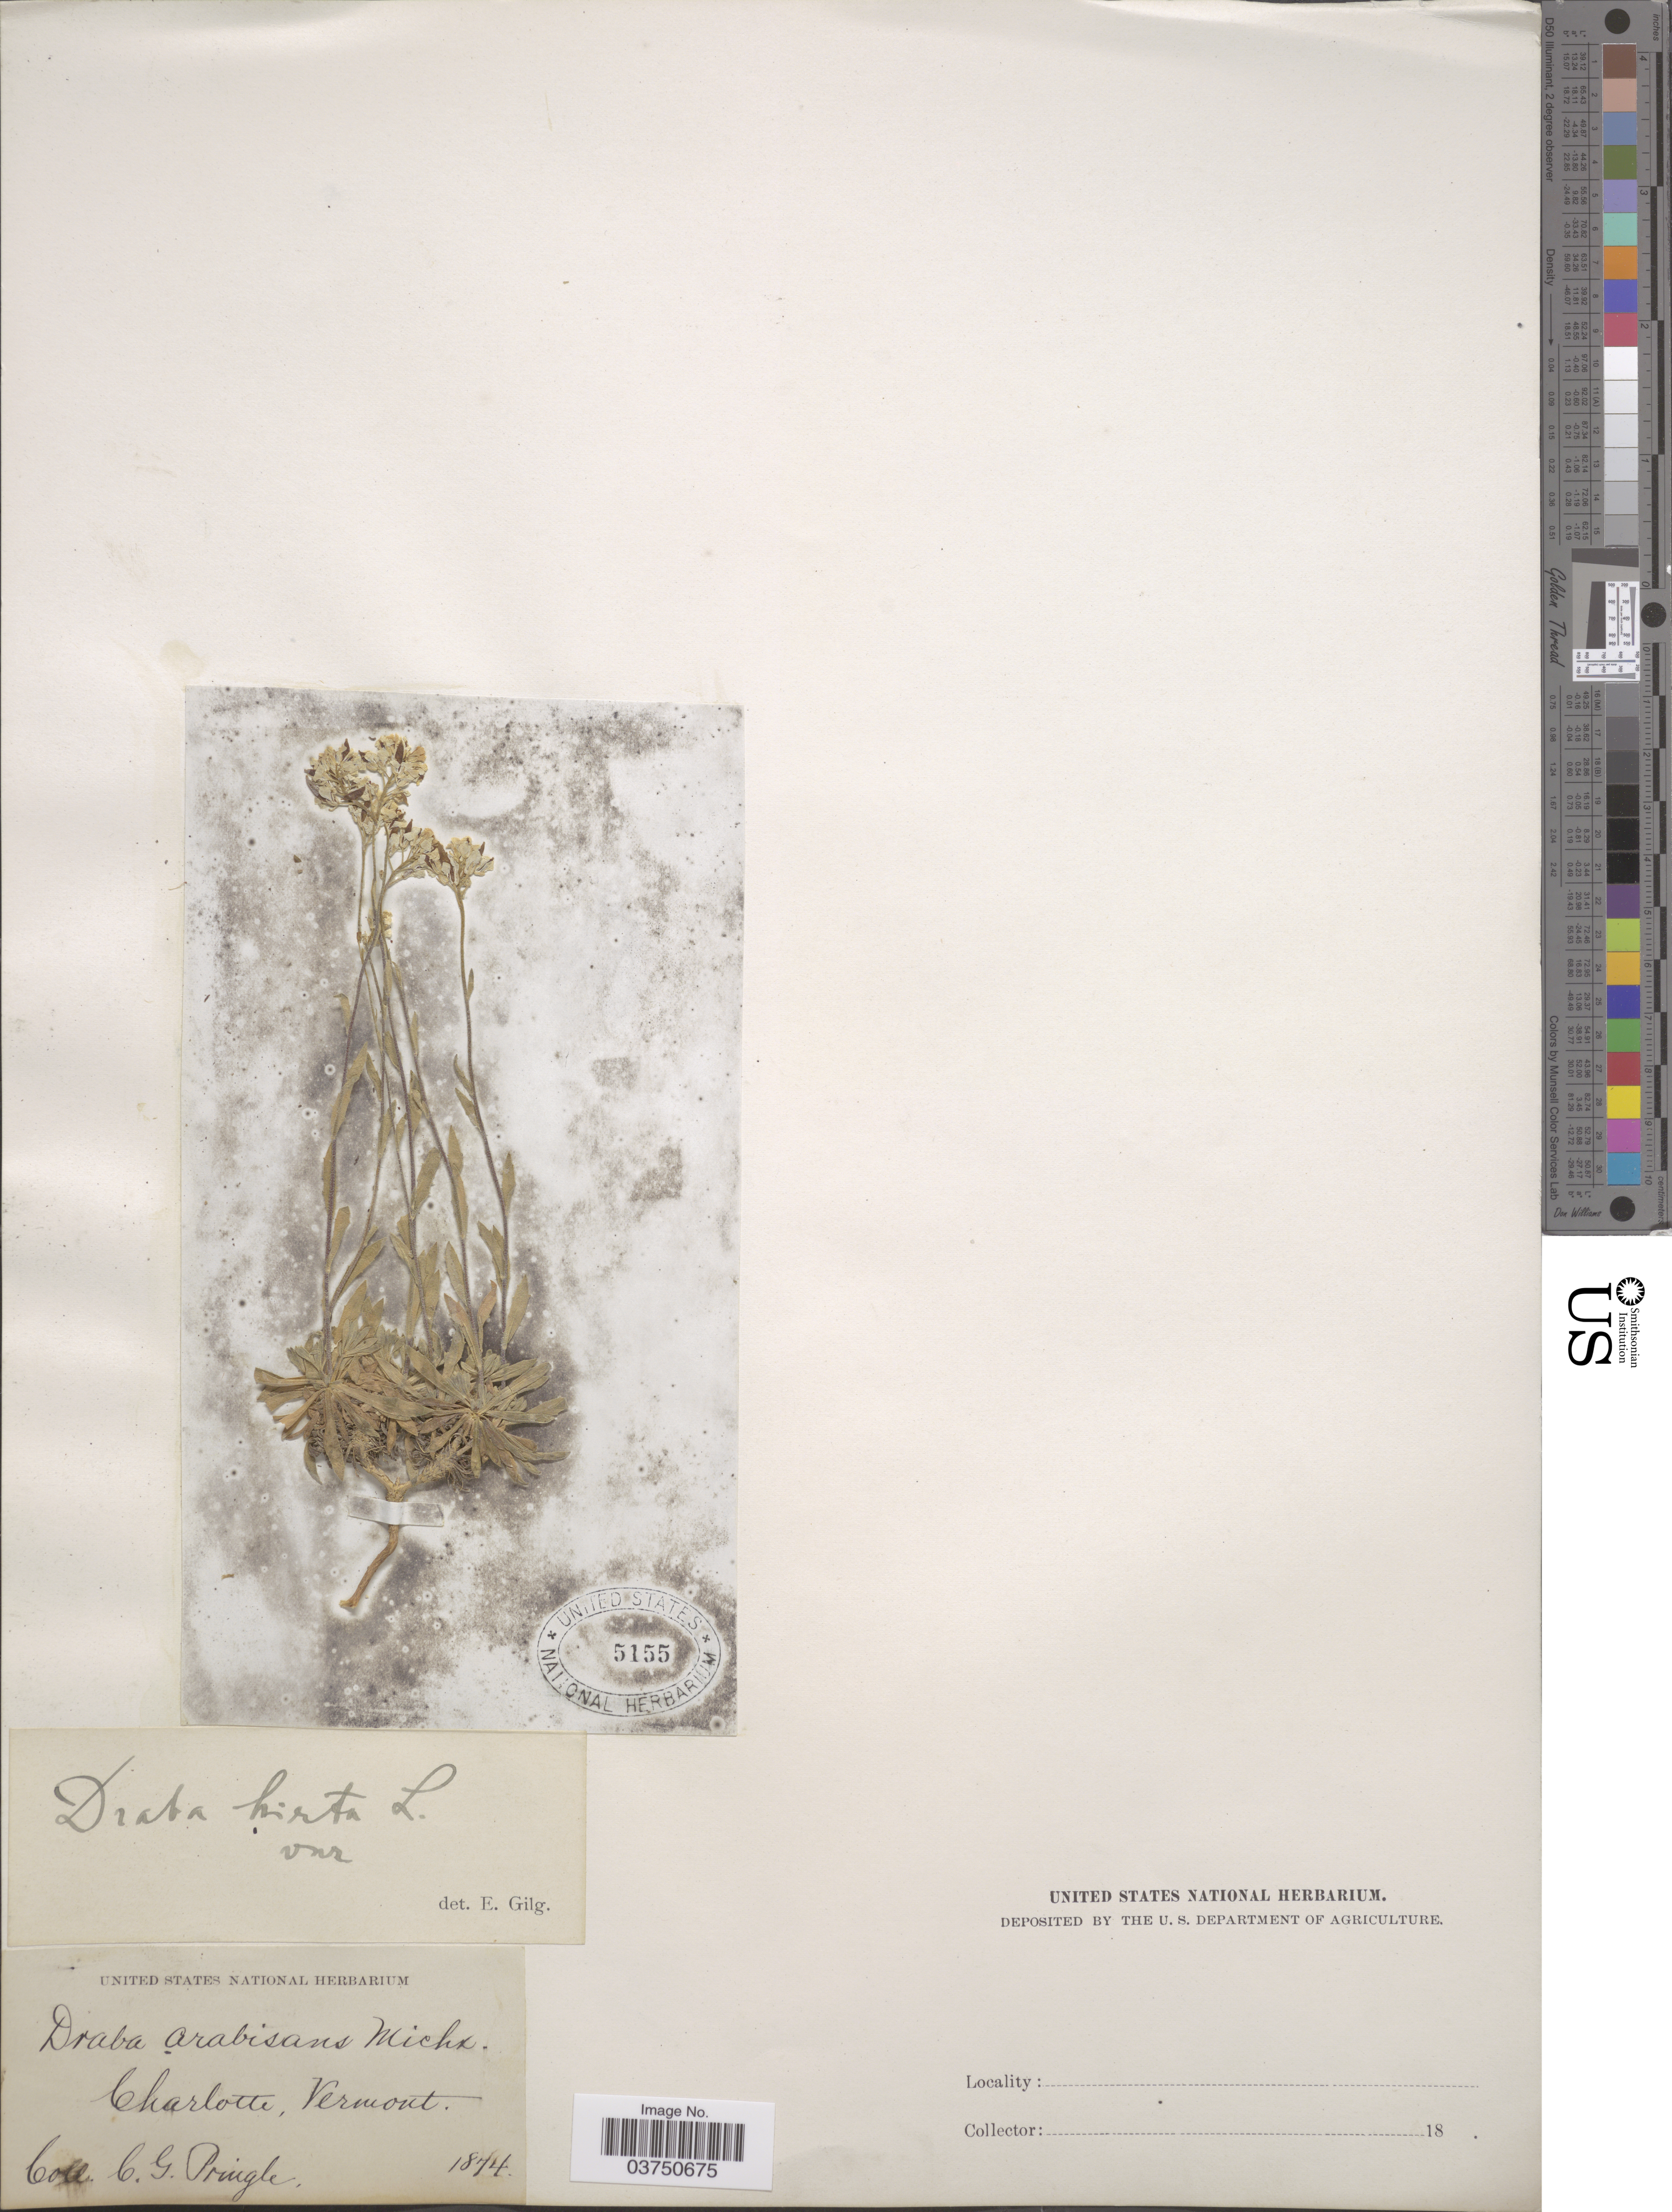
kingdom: Plantae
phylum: Tracheophyta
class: Magnoliopsida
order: Brassicales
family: Brassicaceae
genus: Draba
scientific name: Draba arabisans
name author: Michx.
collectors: C. G. Pringle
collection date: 1874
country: United States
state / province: Vermont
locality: Charlotte.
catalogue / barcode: US 5155